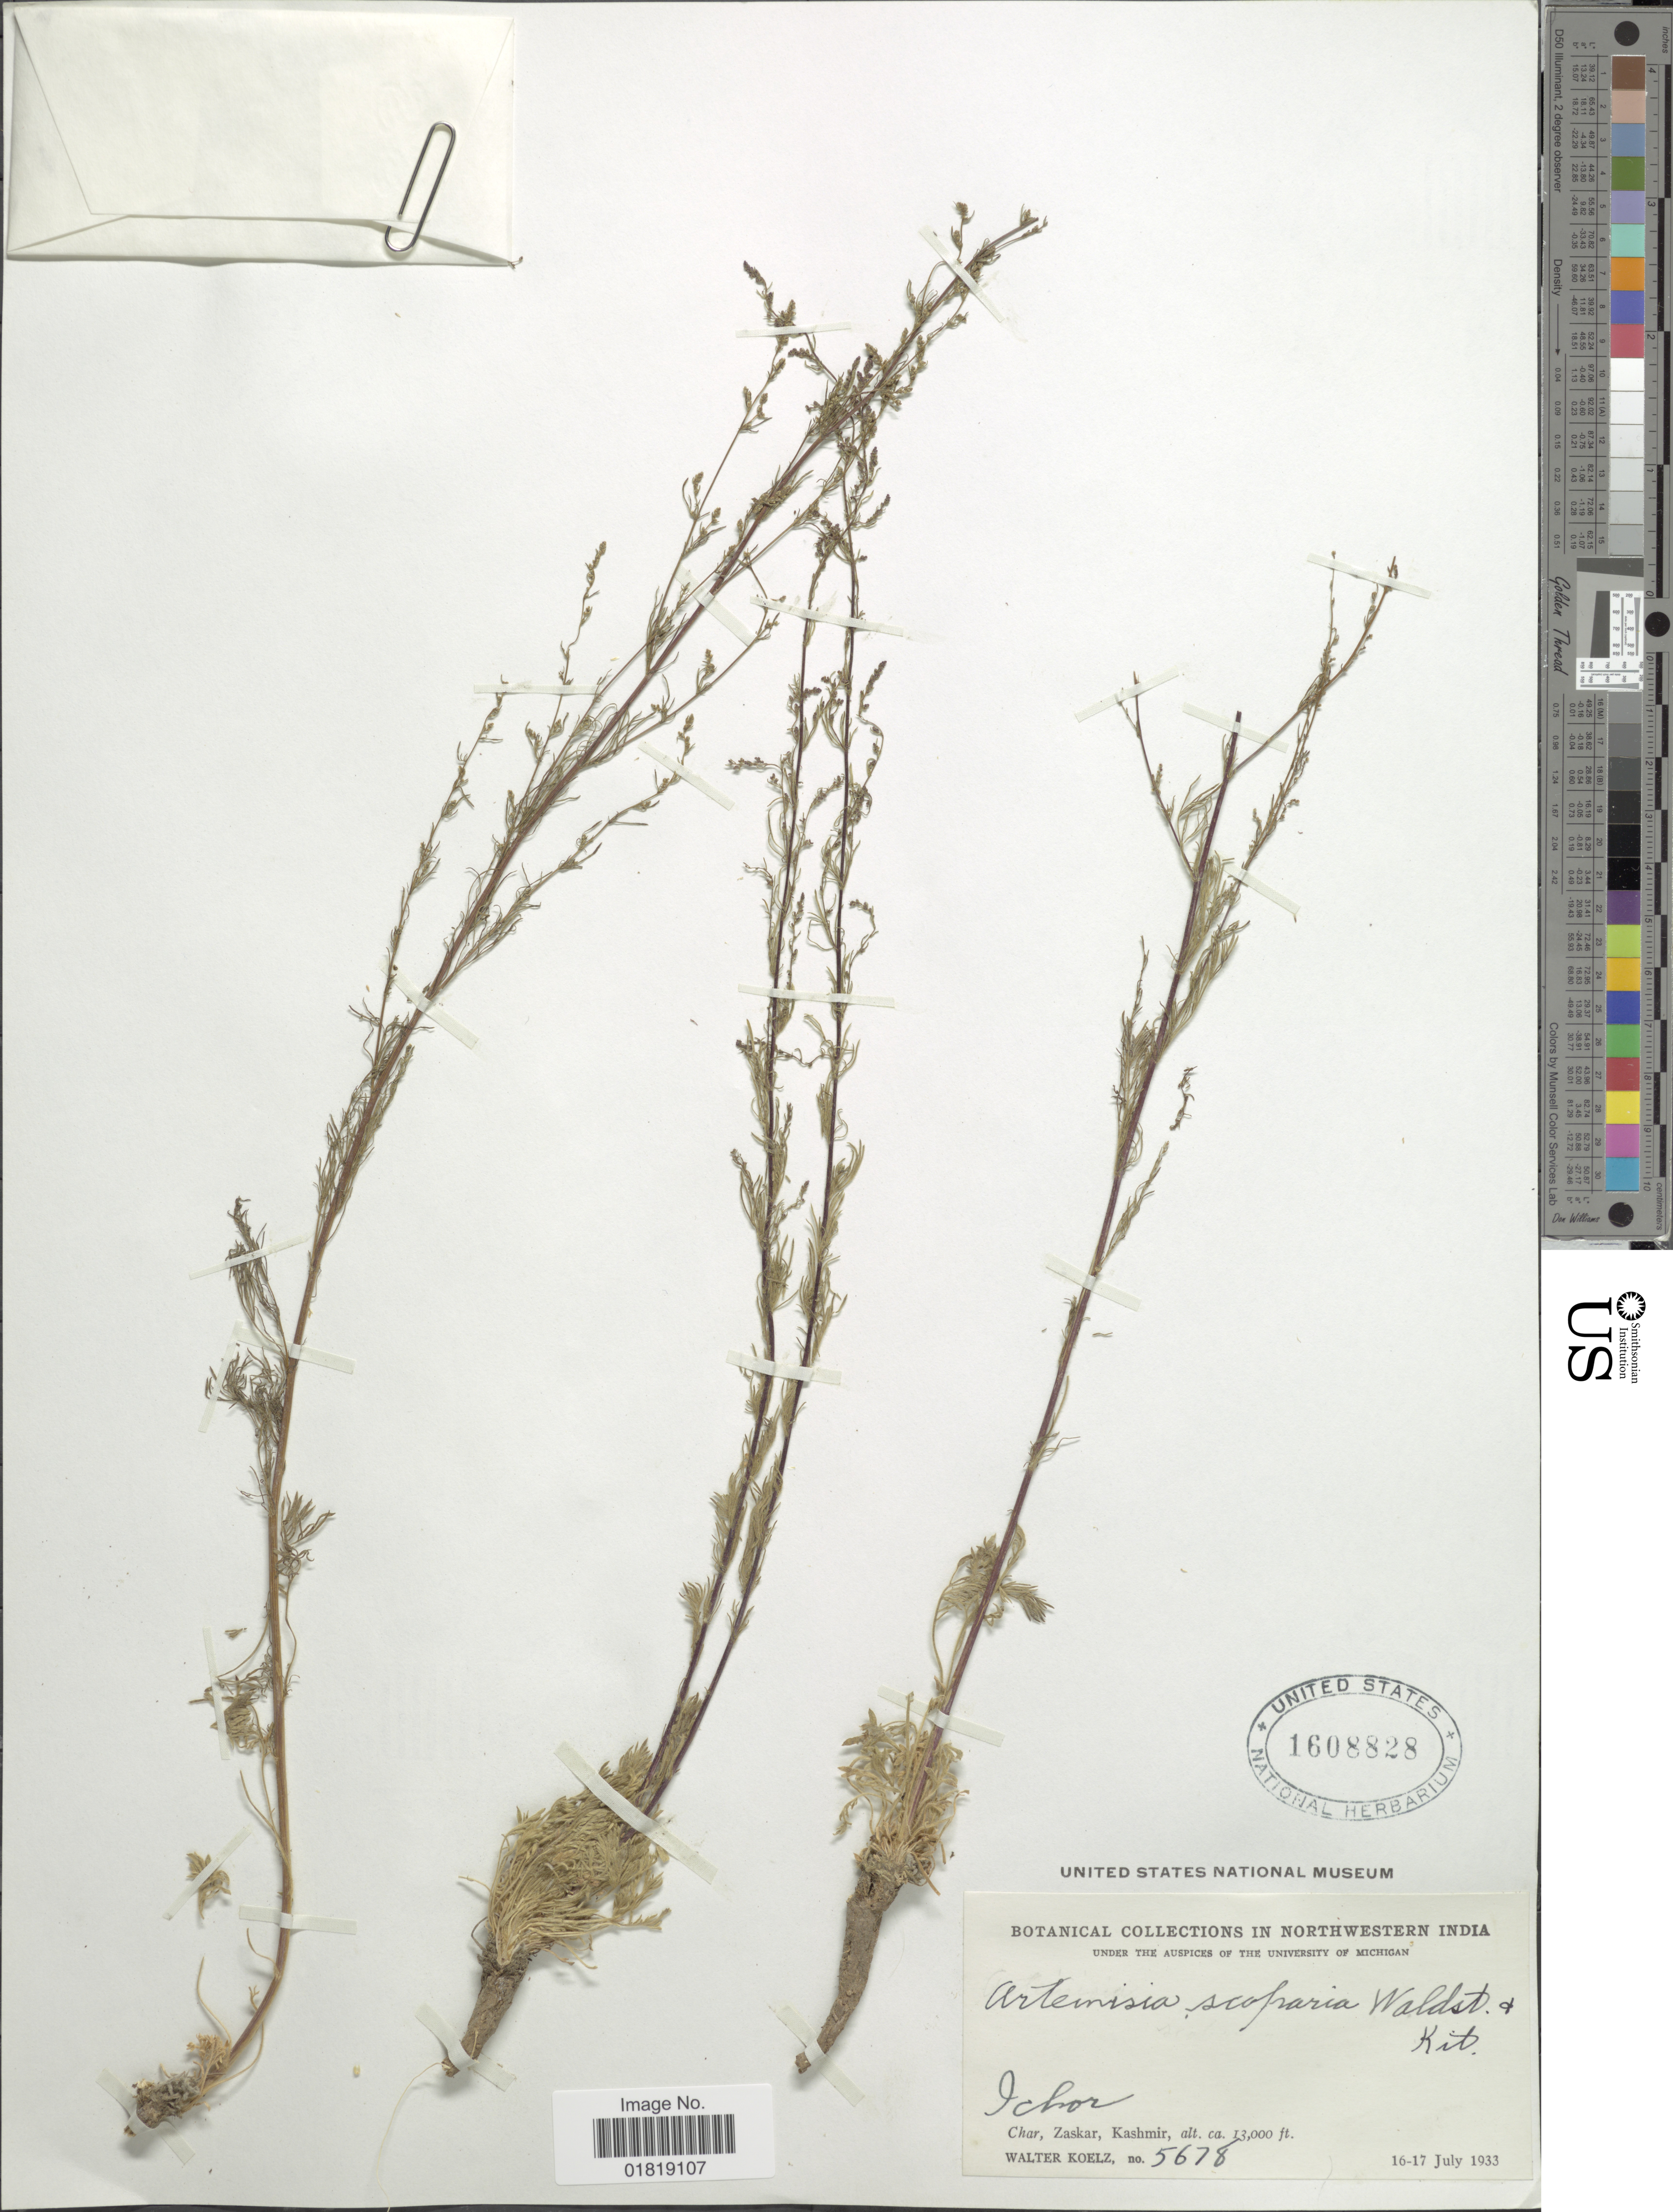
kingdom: Plantae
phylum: Tracheophyta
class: Magnoliopsida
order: Asterales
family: Asteraceae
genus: Artemisia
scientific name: Artemisia scoparia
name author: Waldst. & Kit.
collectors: W. N. Koelz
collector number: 5678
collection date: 1933-07-16/1933-07-17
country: India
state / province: Jammu and Kashmir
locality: Northwestern India, Ichor, Char, Zaskar, Kashmir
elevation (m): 3962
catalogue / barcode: US 1608828